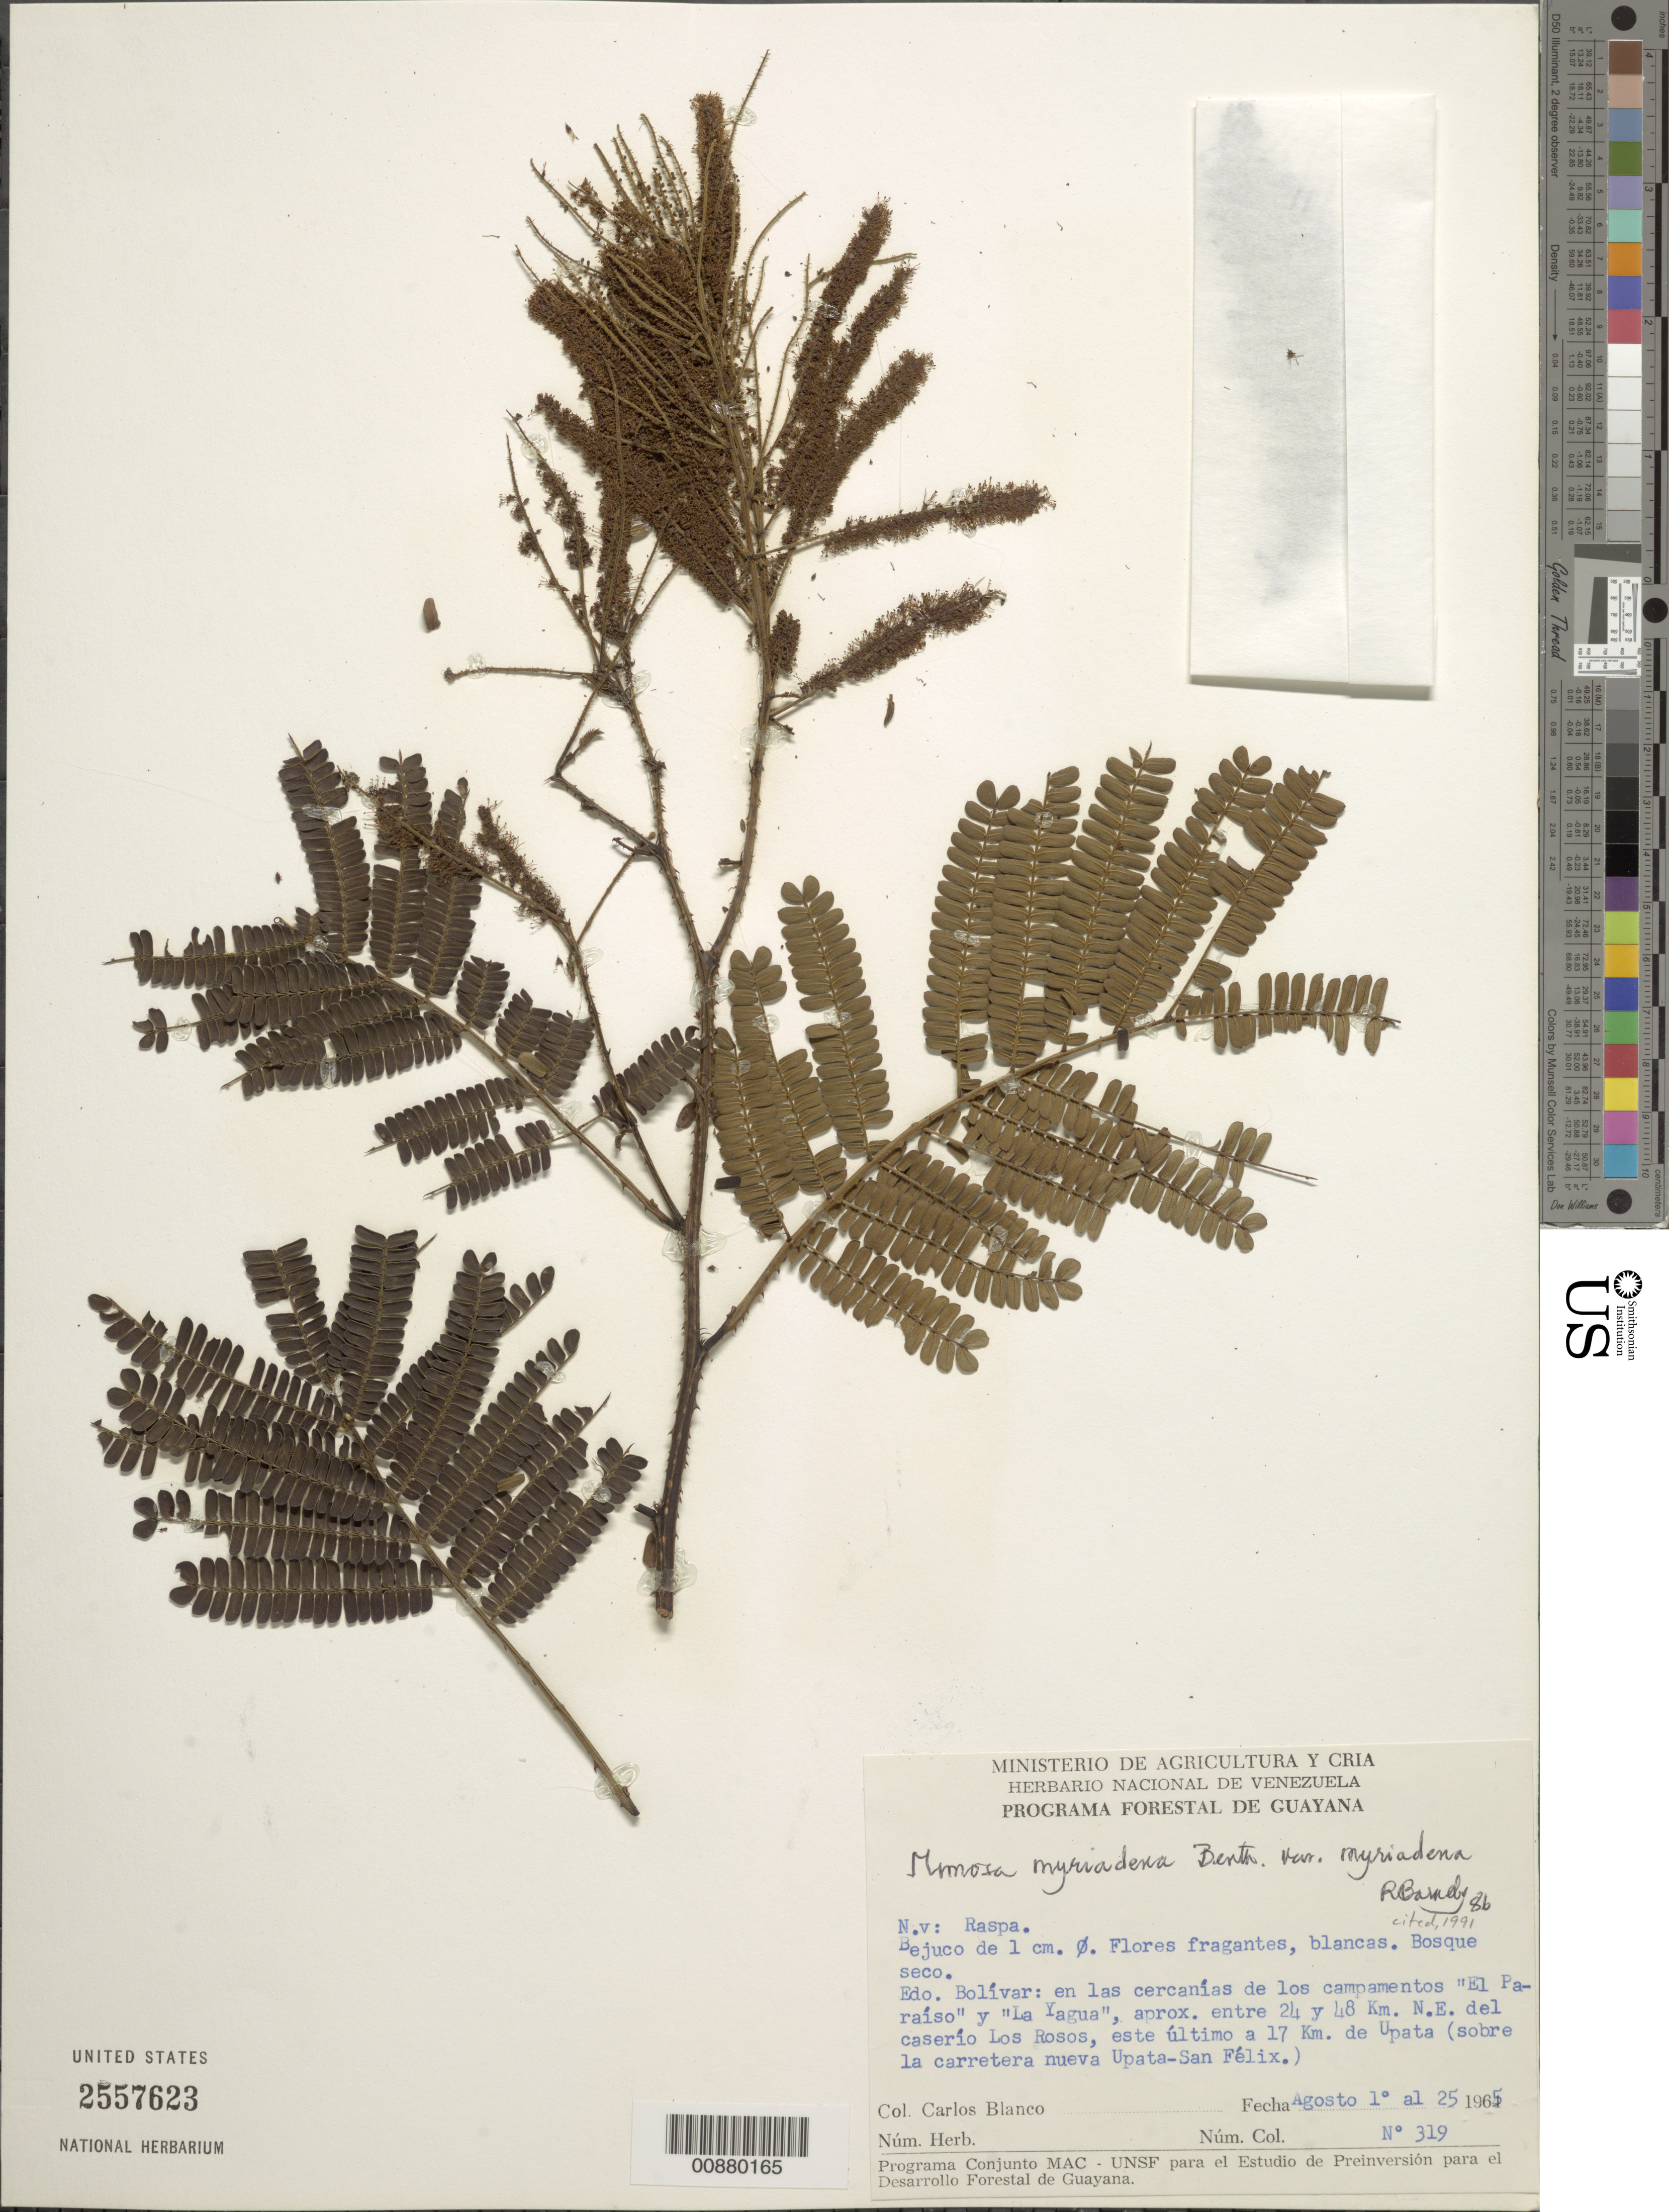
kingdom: Plantae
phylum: Tracheophyta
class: Magnoliopsida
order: Fabales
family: Fabaceae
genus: Mimosa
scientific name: Mimosa myriadenia var. myriadenia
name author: (Benth.) Benth.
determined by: Barneby, Rupert C., (NY)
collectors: C. A. Blanco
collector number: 319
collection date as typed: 1-Aug-65 to 25-Aug-65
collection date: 1965-08-01/1965-08-25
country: Venezuela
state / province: Bolívar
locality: Campamentos "El Paraiso" y "La Yagua", 24-48 km NE del caserío Los Rosos, 17 km E de Upata (sobre la carretera nueva Upata-San Felix)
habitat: Bosque seco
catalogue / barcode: US 2557623